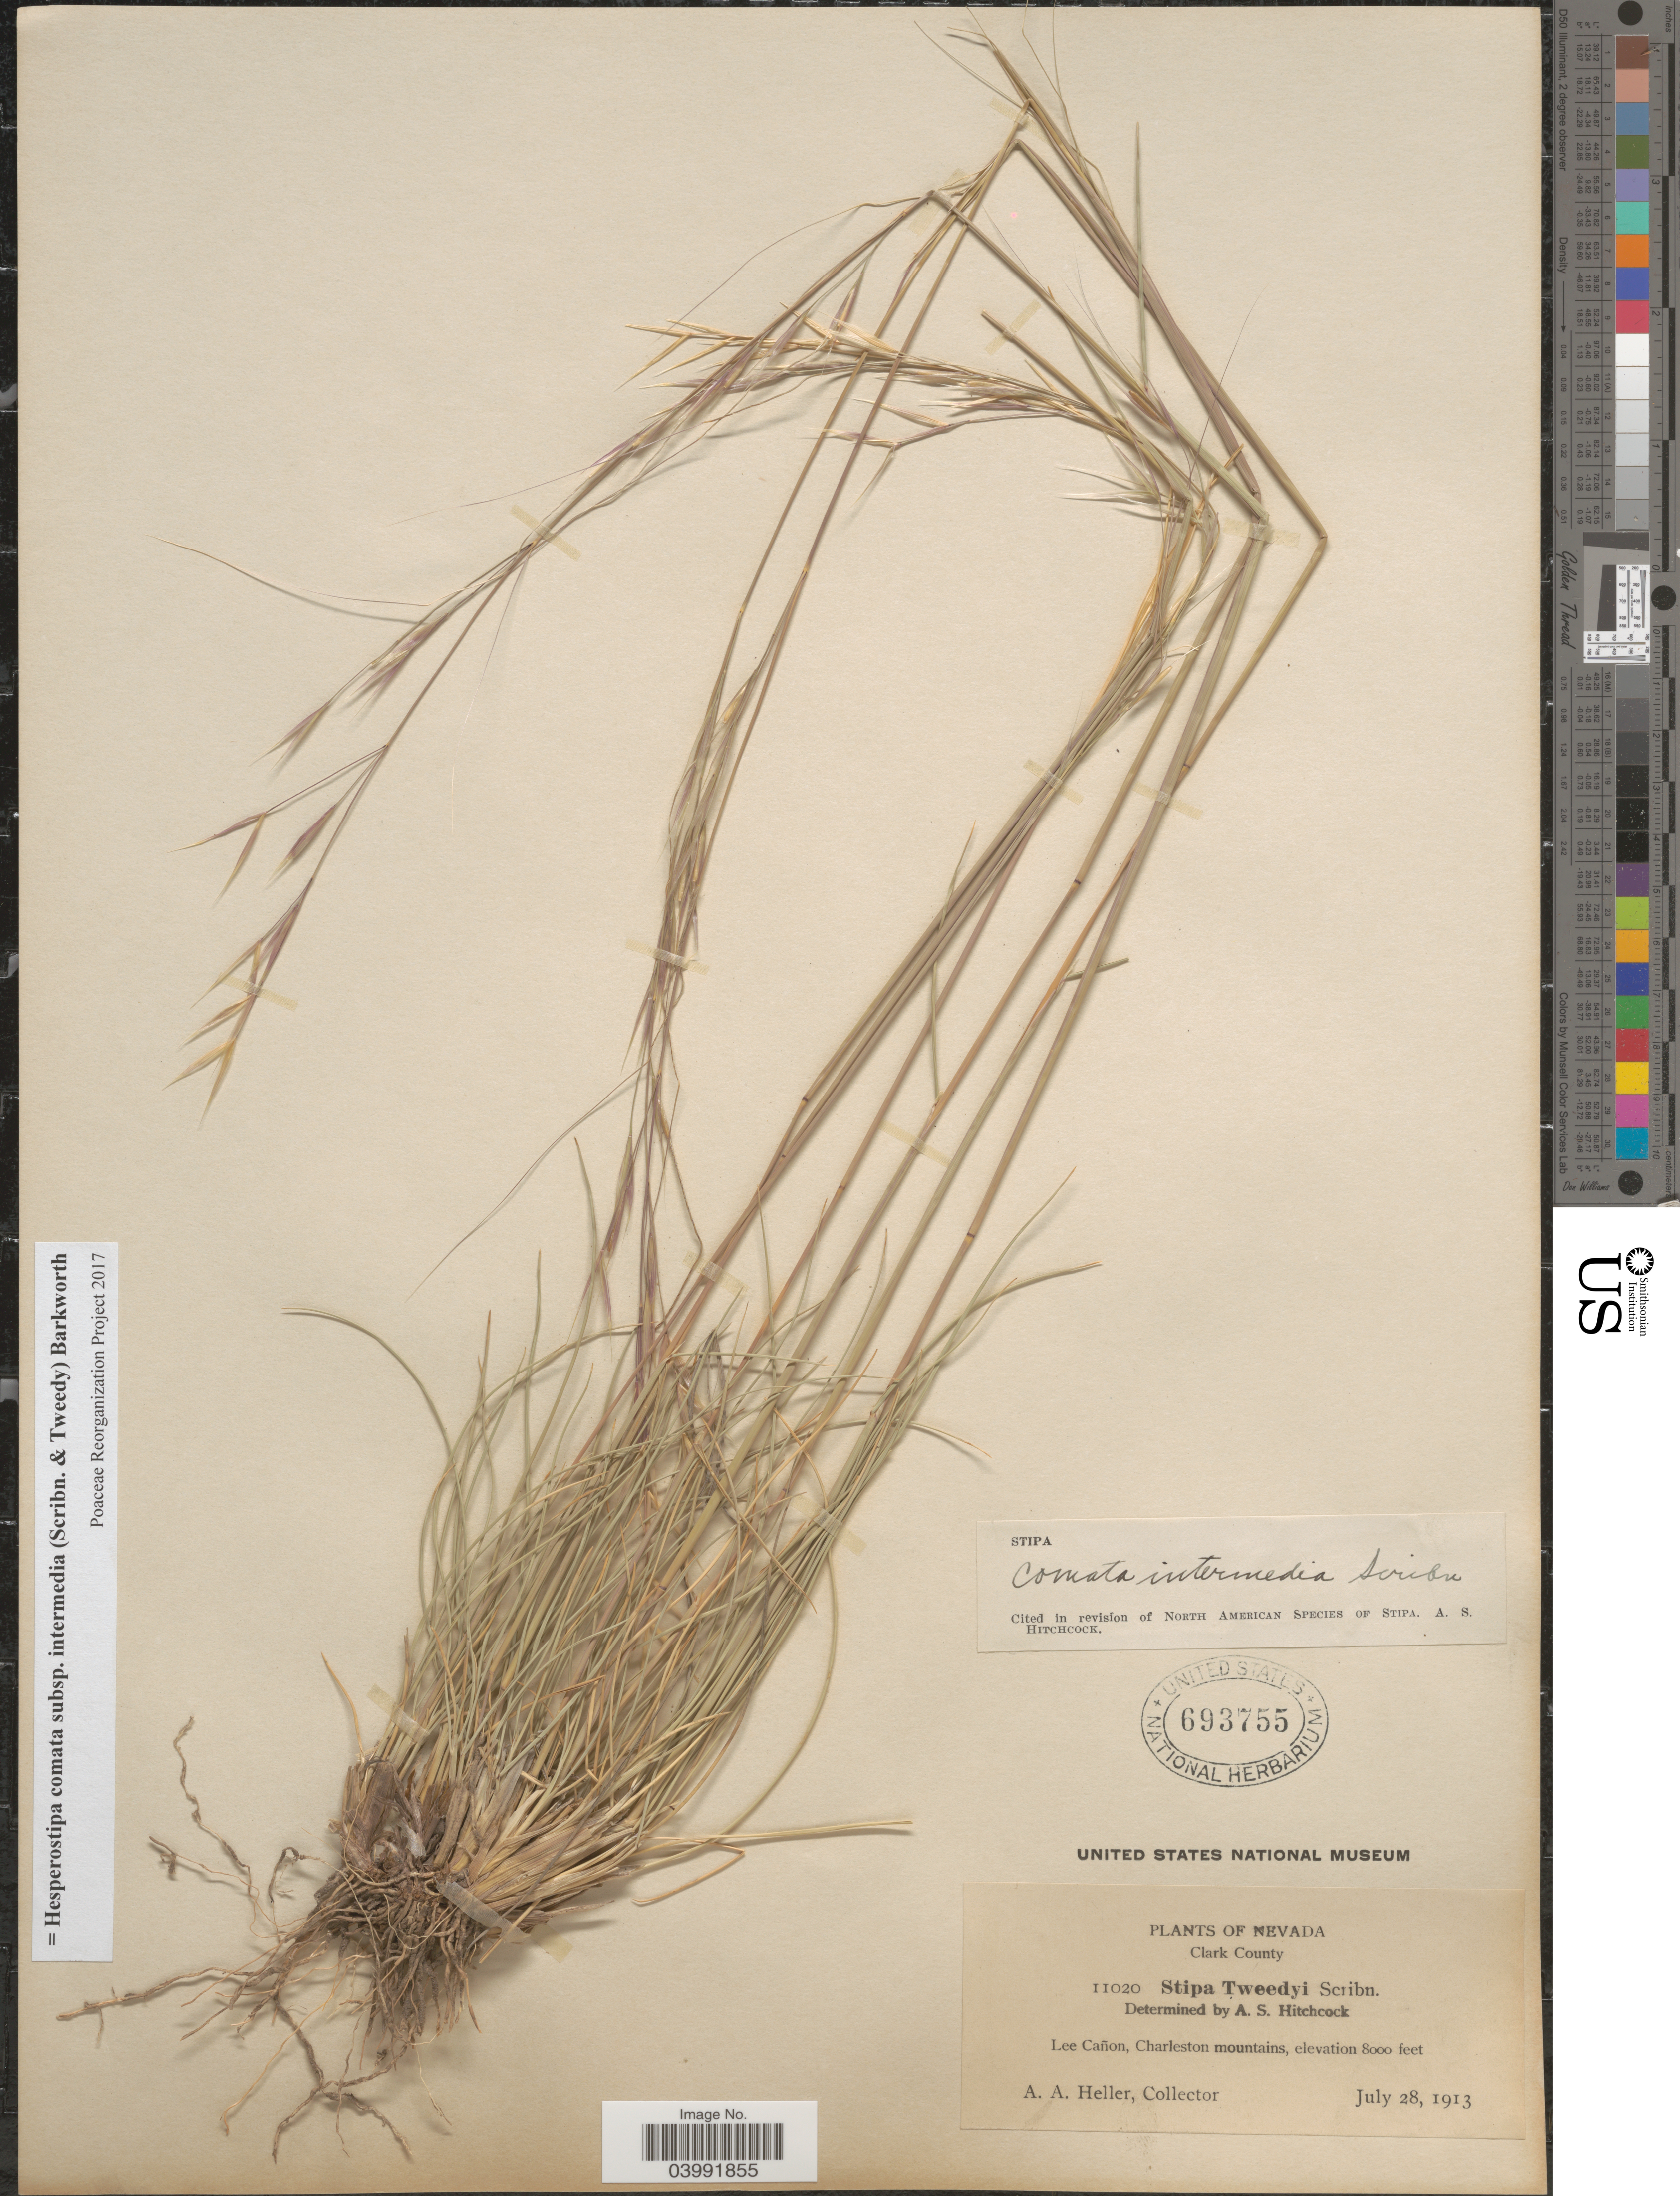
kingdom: Plantae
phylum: Tracheophyta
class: Liliopsida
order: Poales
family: Poaceae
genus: Hesperostipa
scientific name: Hesperostipa comata subsp. intermedia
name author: (Scribn. & Tweedy) Barkworth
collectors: A. A. Heller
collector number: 11020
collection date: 1913-07-28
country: United States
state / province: Nevada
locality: Clark County. Lee Cañon, Charleston mountains.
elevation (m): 2438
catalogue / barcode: US 693755